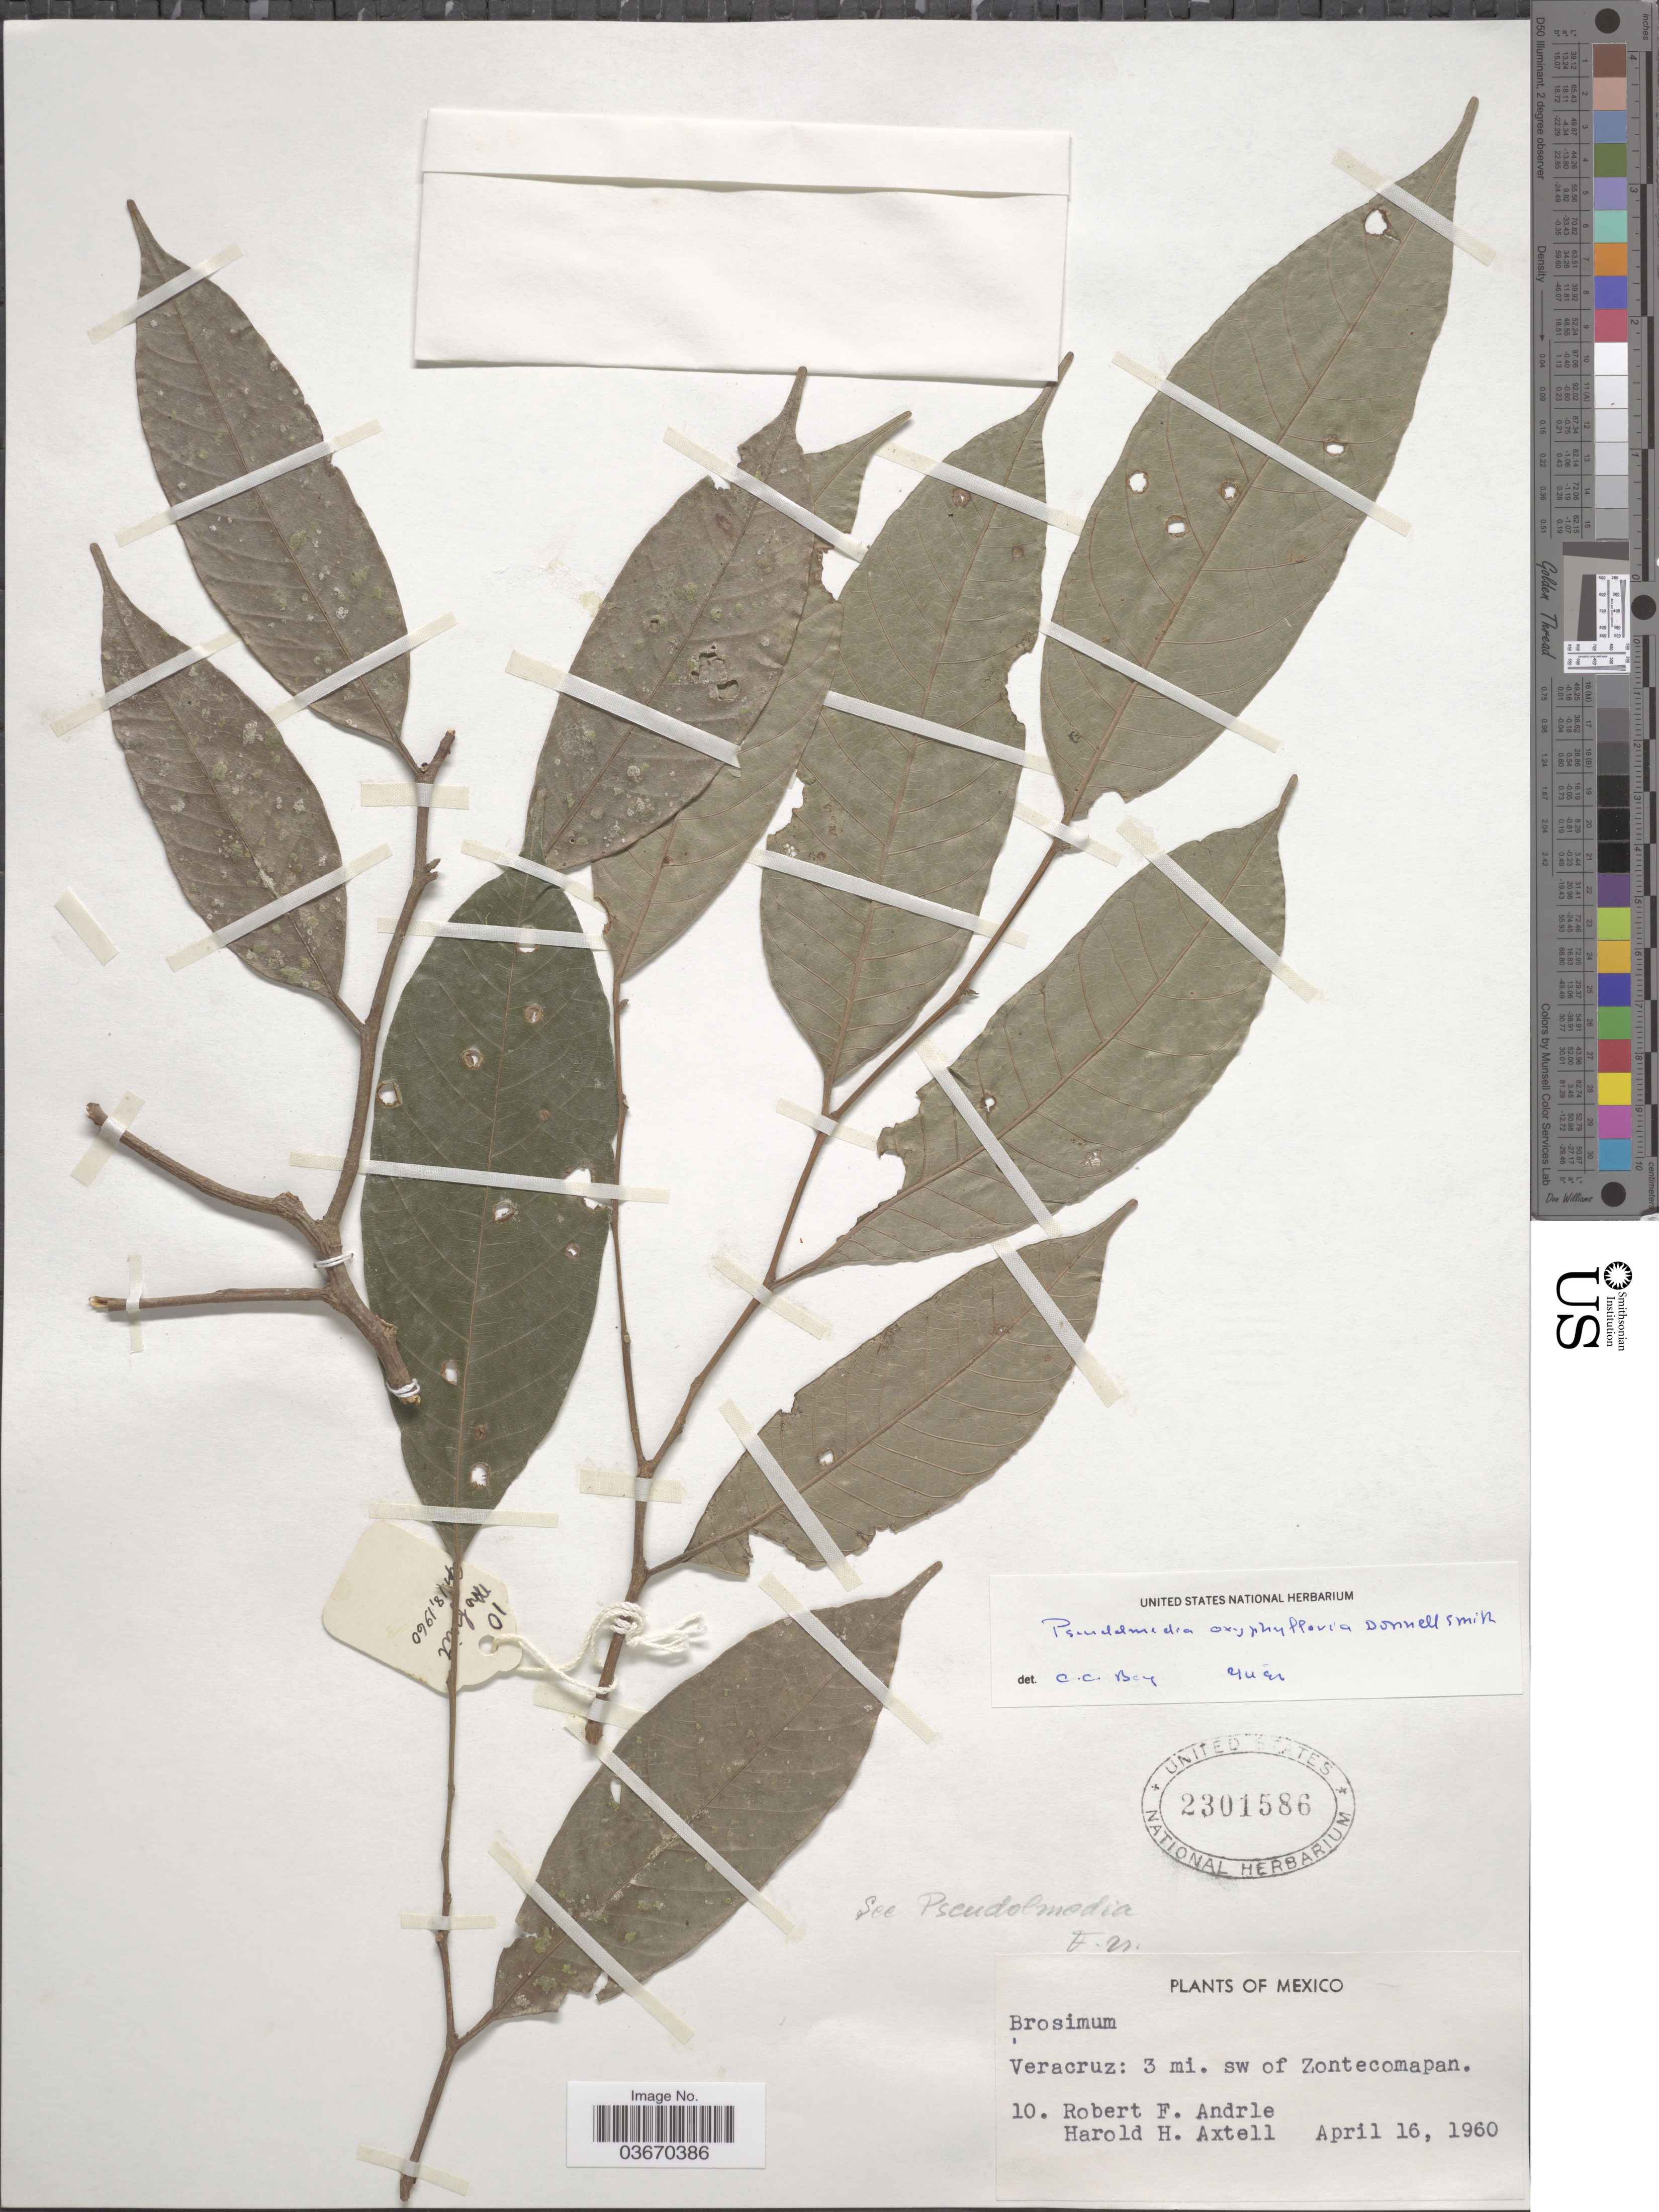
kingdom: Plantae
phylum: Tracheophyta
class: Magnoliopsida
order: Rosales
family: Moraceae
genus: Pseudolmedia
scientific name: Pseudolmedia oxyphyllaria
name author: Donn. Sm.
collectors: R. Andrle & Axtell, H. H.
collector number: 10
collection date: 1960-04-16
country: Mexico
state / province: Veracruz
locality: Veracruz: 3 mi. sw of Zontecomapan.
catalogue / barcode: US 2301586